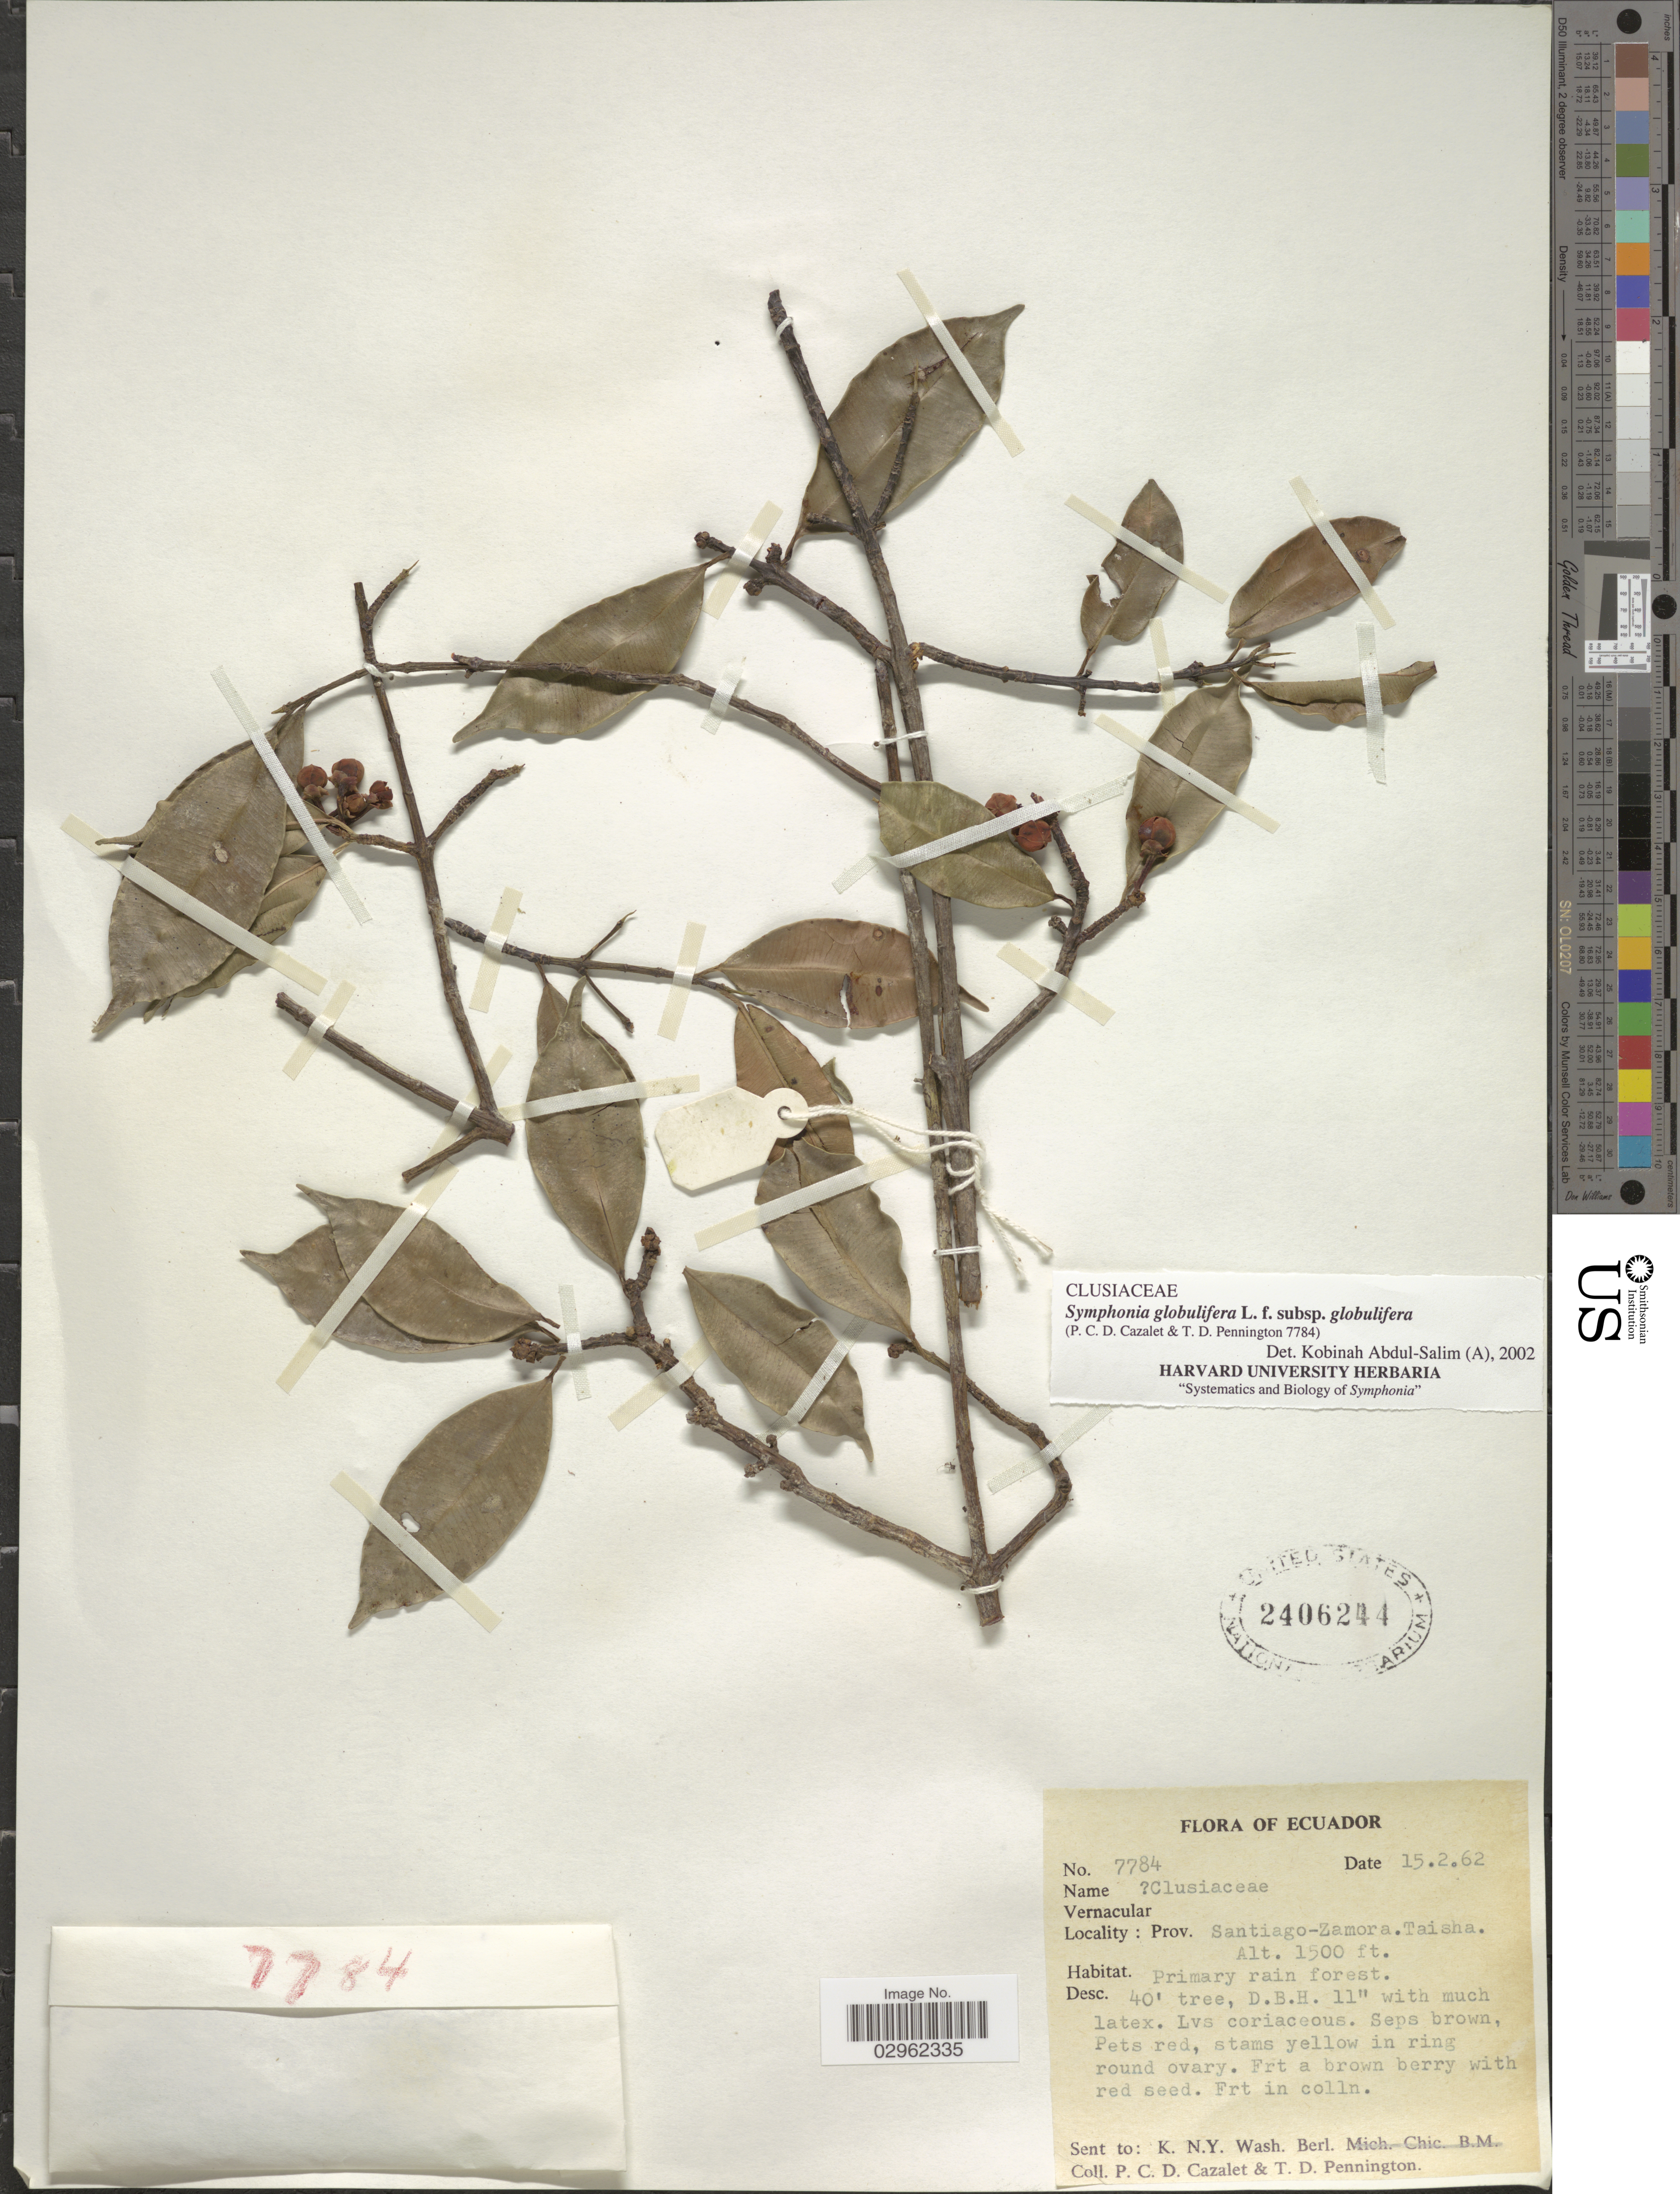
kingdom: Plantae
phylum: Tracheophyta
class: Magnoliopsida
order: Malpighiales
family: Clusiaceae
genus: Symphonia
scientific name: Symphonia globulifera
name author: L. f.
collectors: P. C. D. Cazalet & T. D. Pennington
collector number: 7784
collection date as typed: Transcribed d/m/y: 15/2/62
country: Ecuador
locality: Prov. Santiago-Zamora. Taisha.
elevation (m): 457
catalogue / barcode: US 2406244